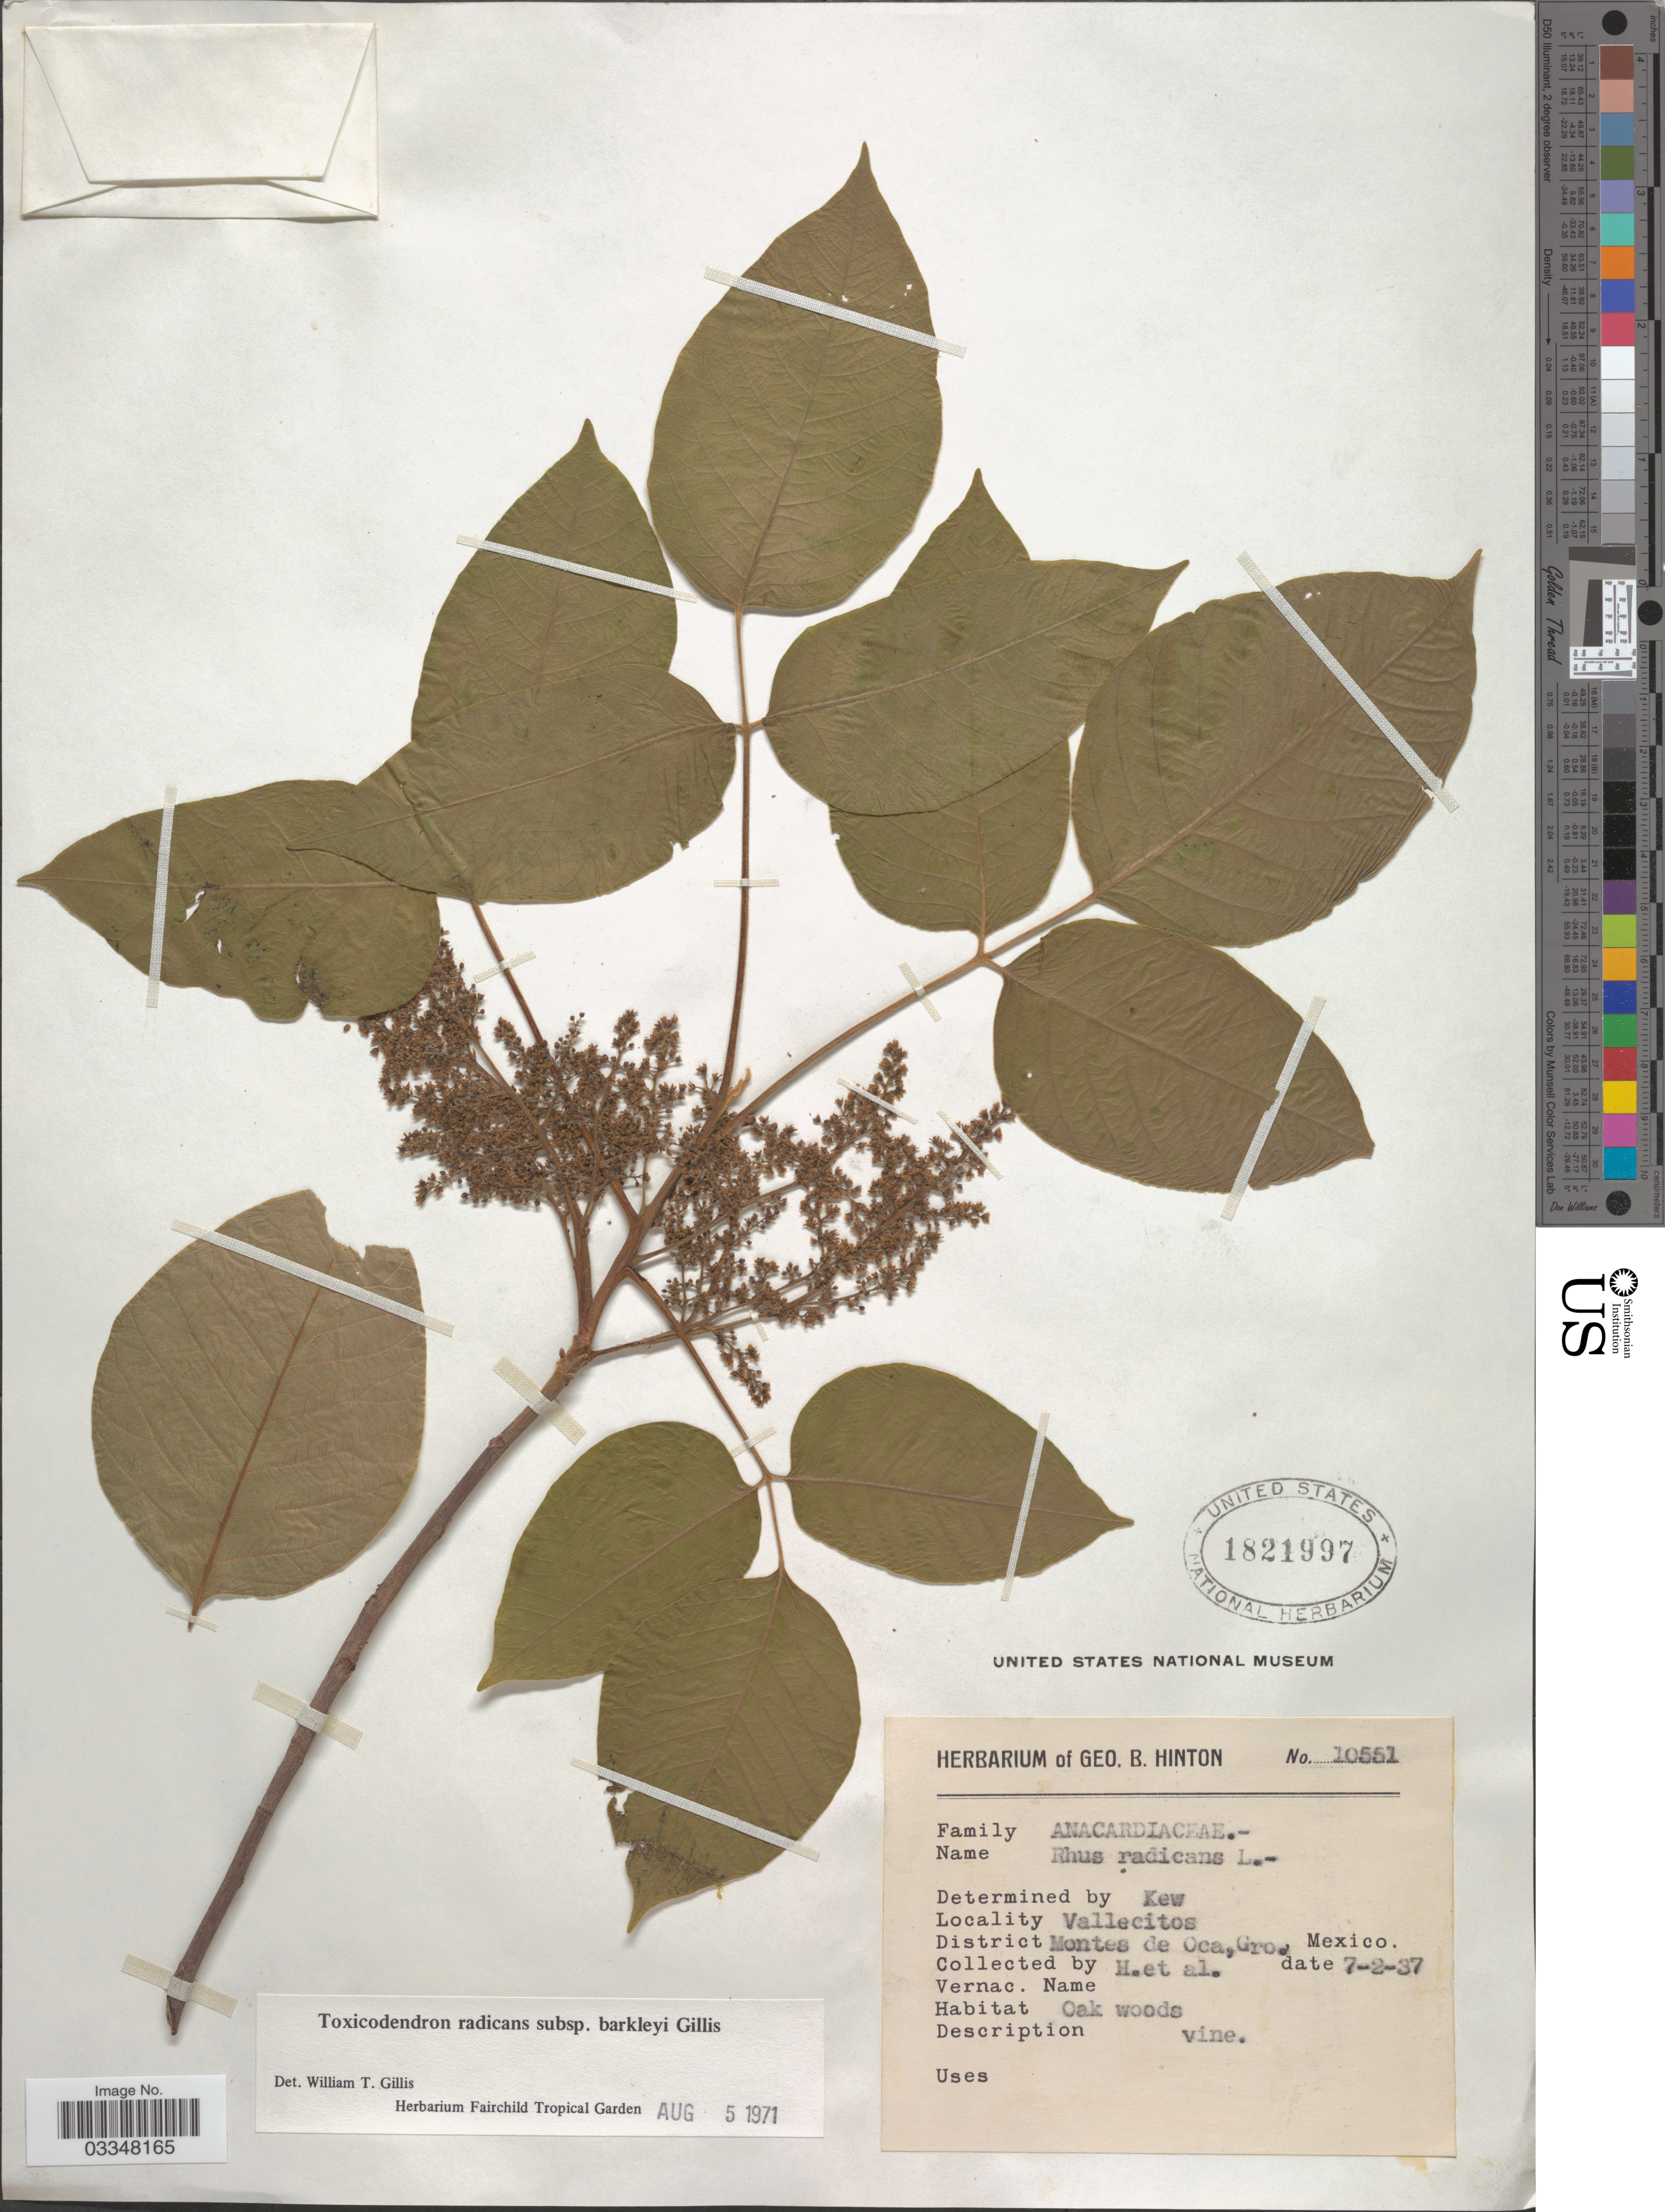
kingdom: Plantae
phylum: Tracheophyta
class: Magnoliopsida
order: Sapindales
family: Anacardiaceae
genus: Toxicodendron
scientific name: Toxicodendron radicans subsp. barkleyi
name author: Gillis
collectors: G. B. Hinton & et al.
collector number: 10551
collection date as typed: Transcribed d/m/y: 7/2/37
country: Mexico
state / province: Guerrero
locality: Vallecitos. District Montes de Oca.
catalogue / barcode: US 1821997